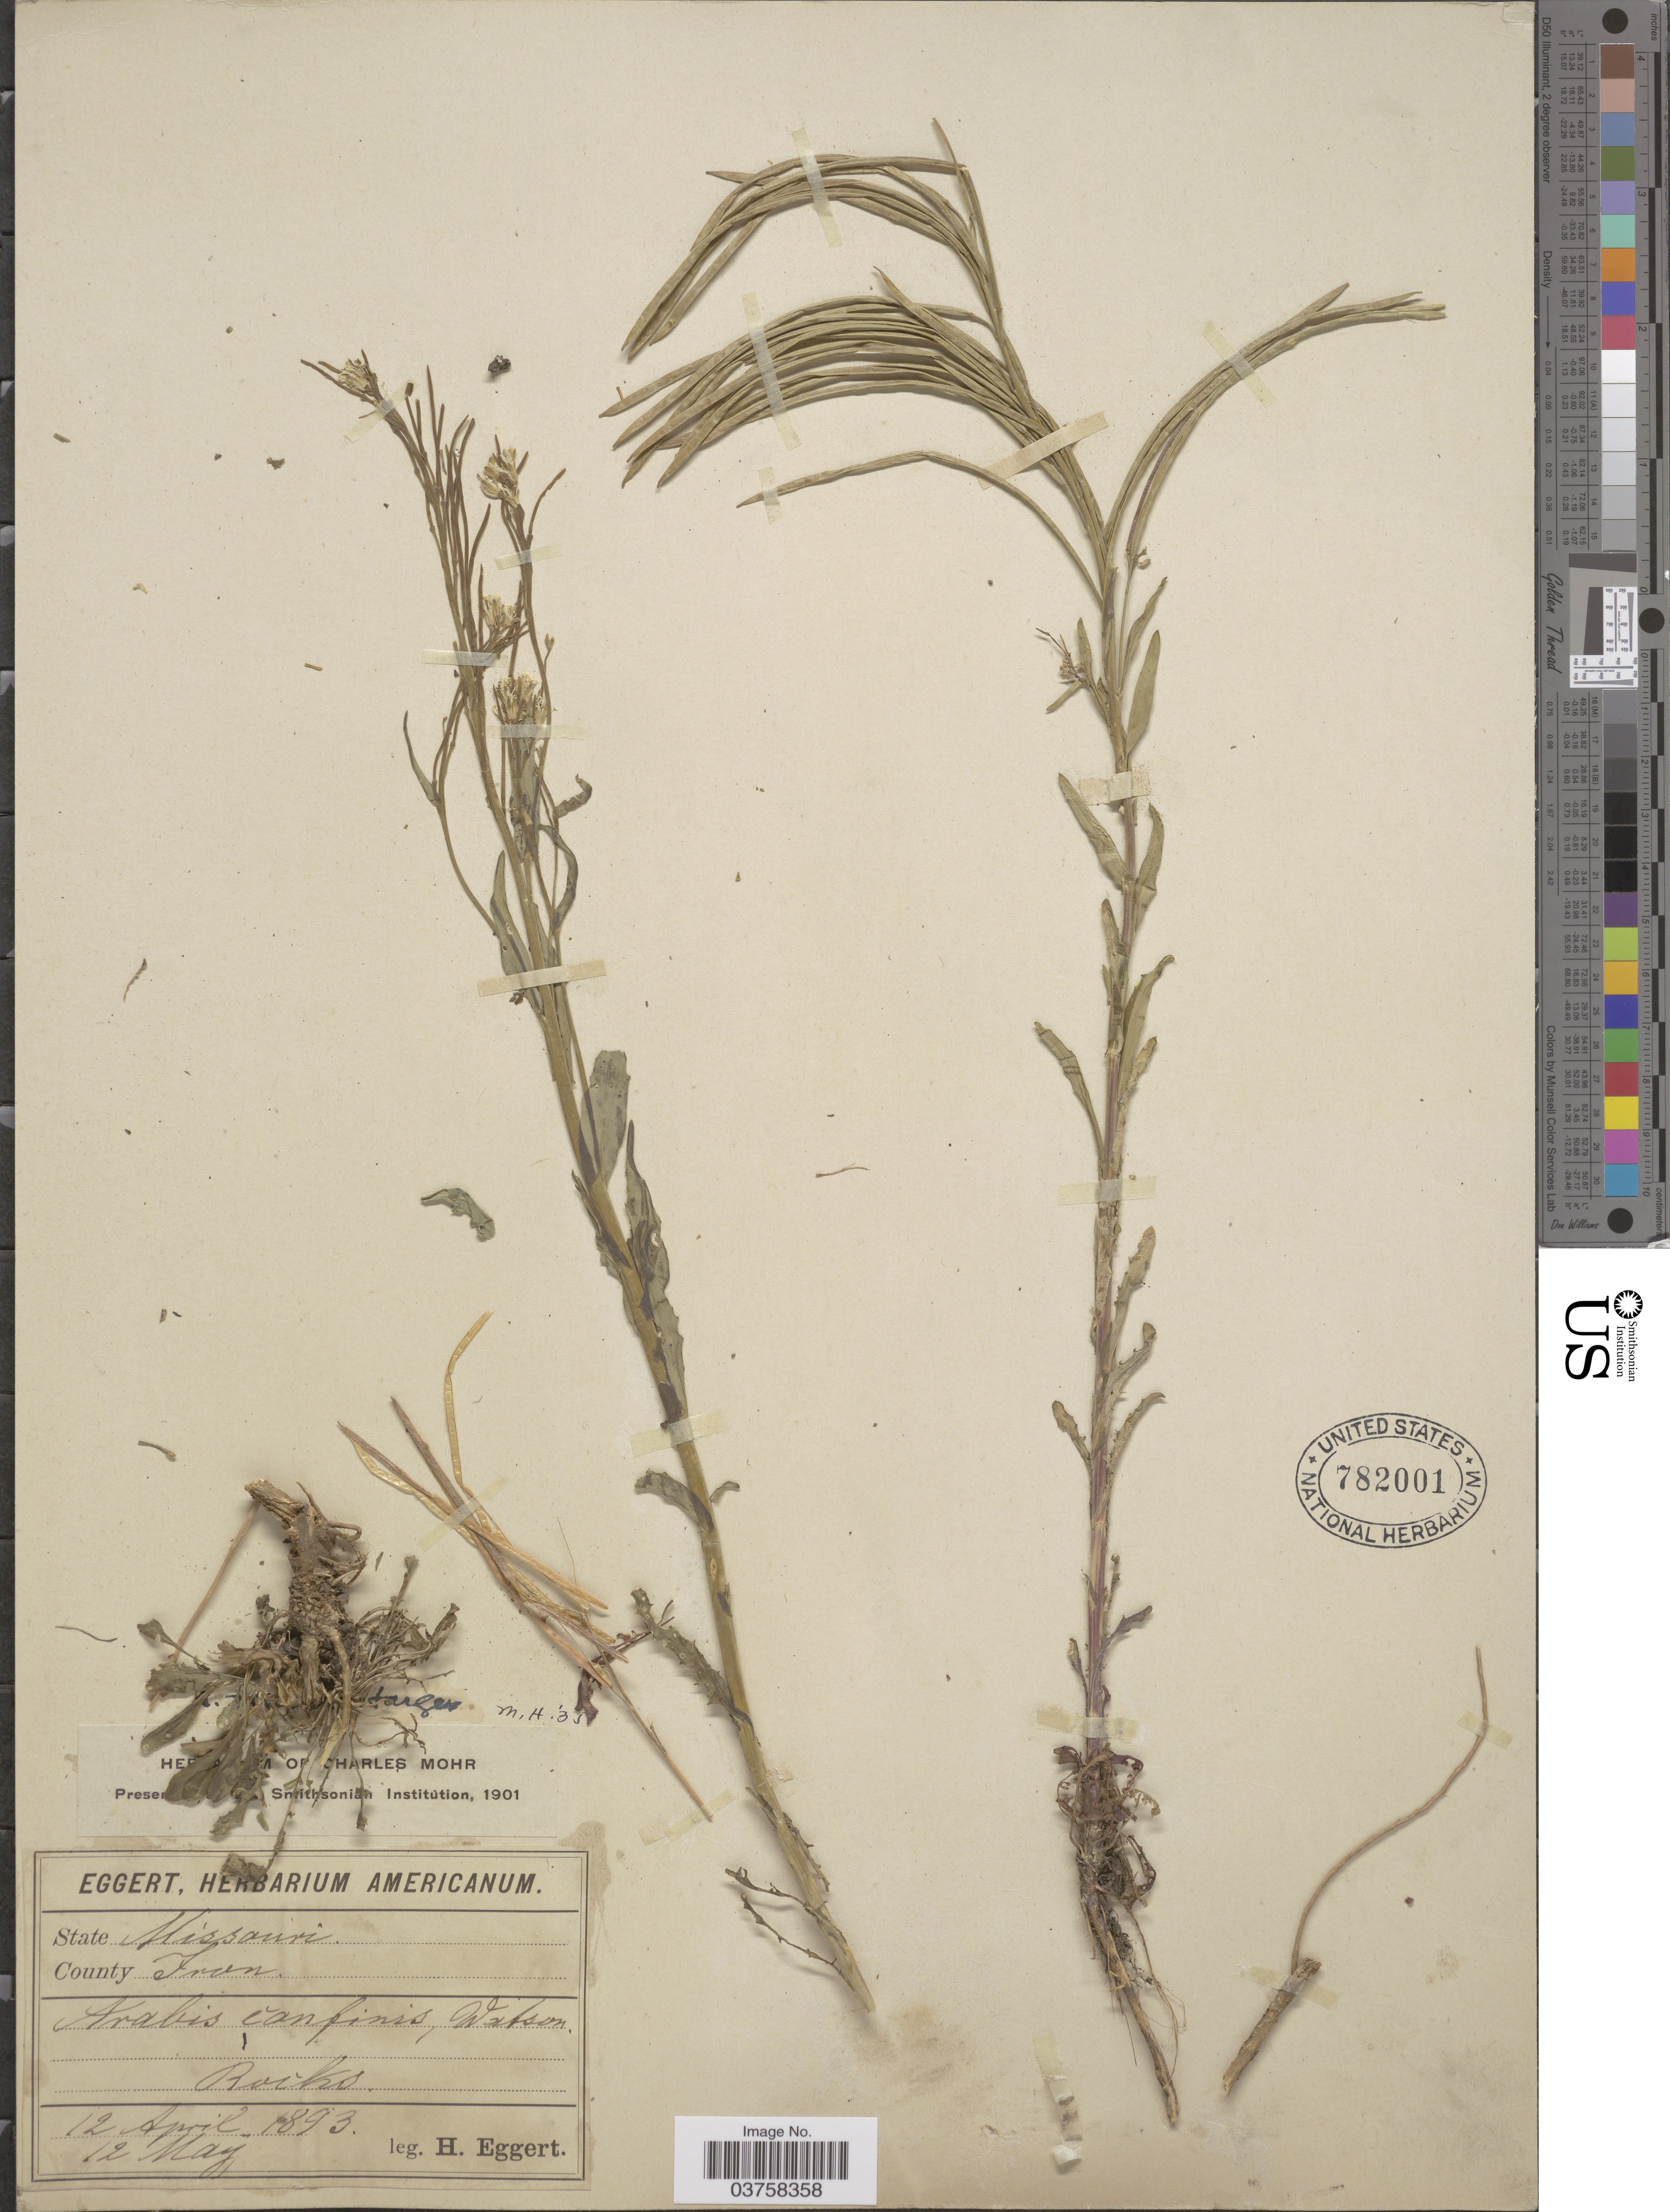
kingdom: Plantae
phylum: Tracheophyta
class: Magnoliopsida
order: Brassicales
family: Brassicaceae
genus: Borodinia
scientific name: Borodinia missouriensis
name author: (Greene) P.J. Alexander & Windham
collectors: H. Eggert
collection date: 1893-04-12/1893-05-12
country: United States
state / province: Missouri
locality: County Iron.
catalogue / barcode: US 782001